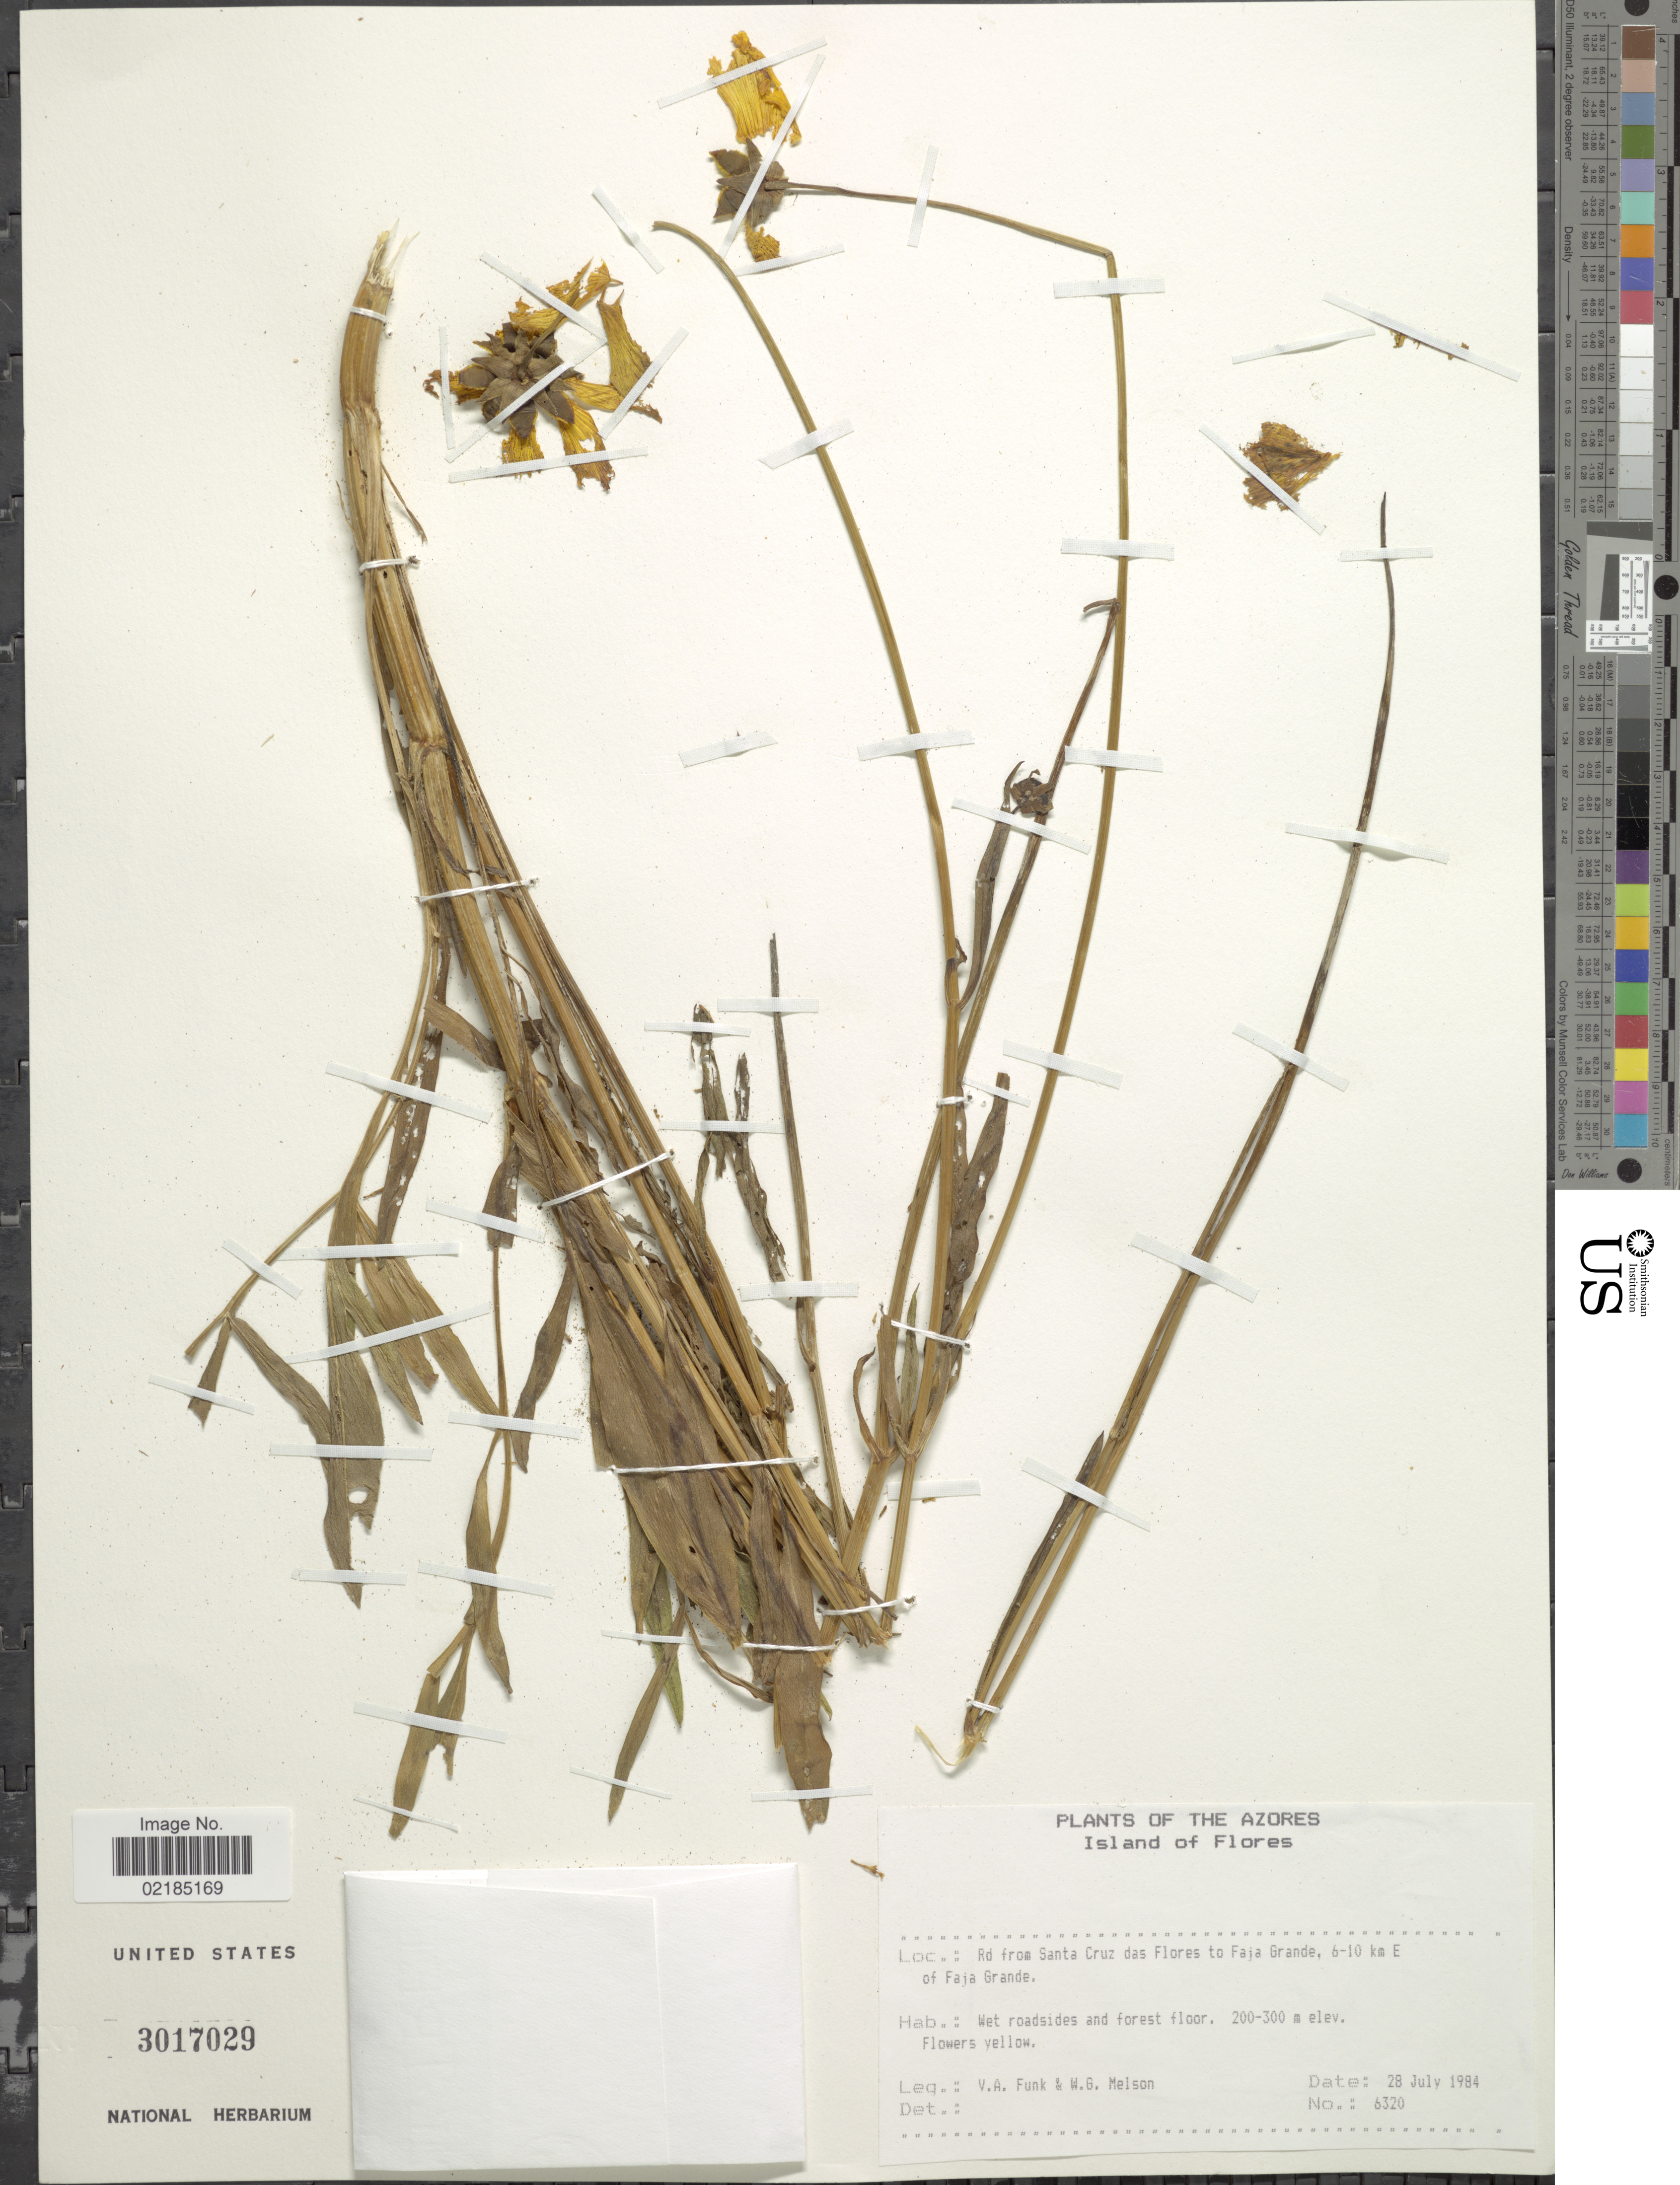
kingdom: Plantae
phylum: Tracheophyta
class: Magnoliopsida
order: Asterales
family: Asteraceae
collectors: V. Funk & W. Melson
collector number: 6320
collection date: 1984-07-28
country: Portugal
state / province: Azores (Aut. Reg.)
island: Flores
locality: Island of Flores. Rd from Santa Cruz das Flores to Faja Grande, 6-10 km E of Faja Grande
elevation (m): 200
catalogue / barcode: US 3017029